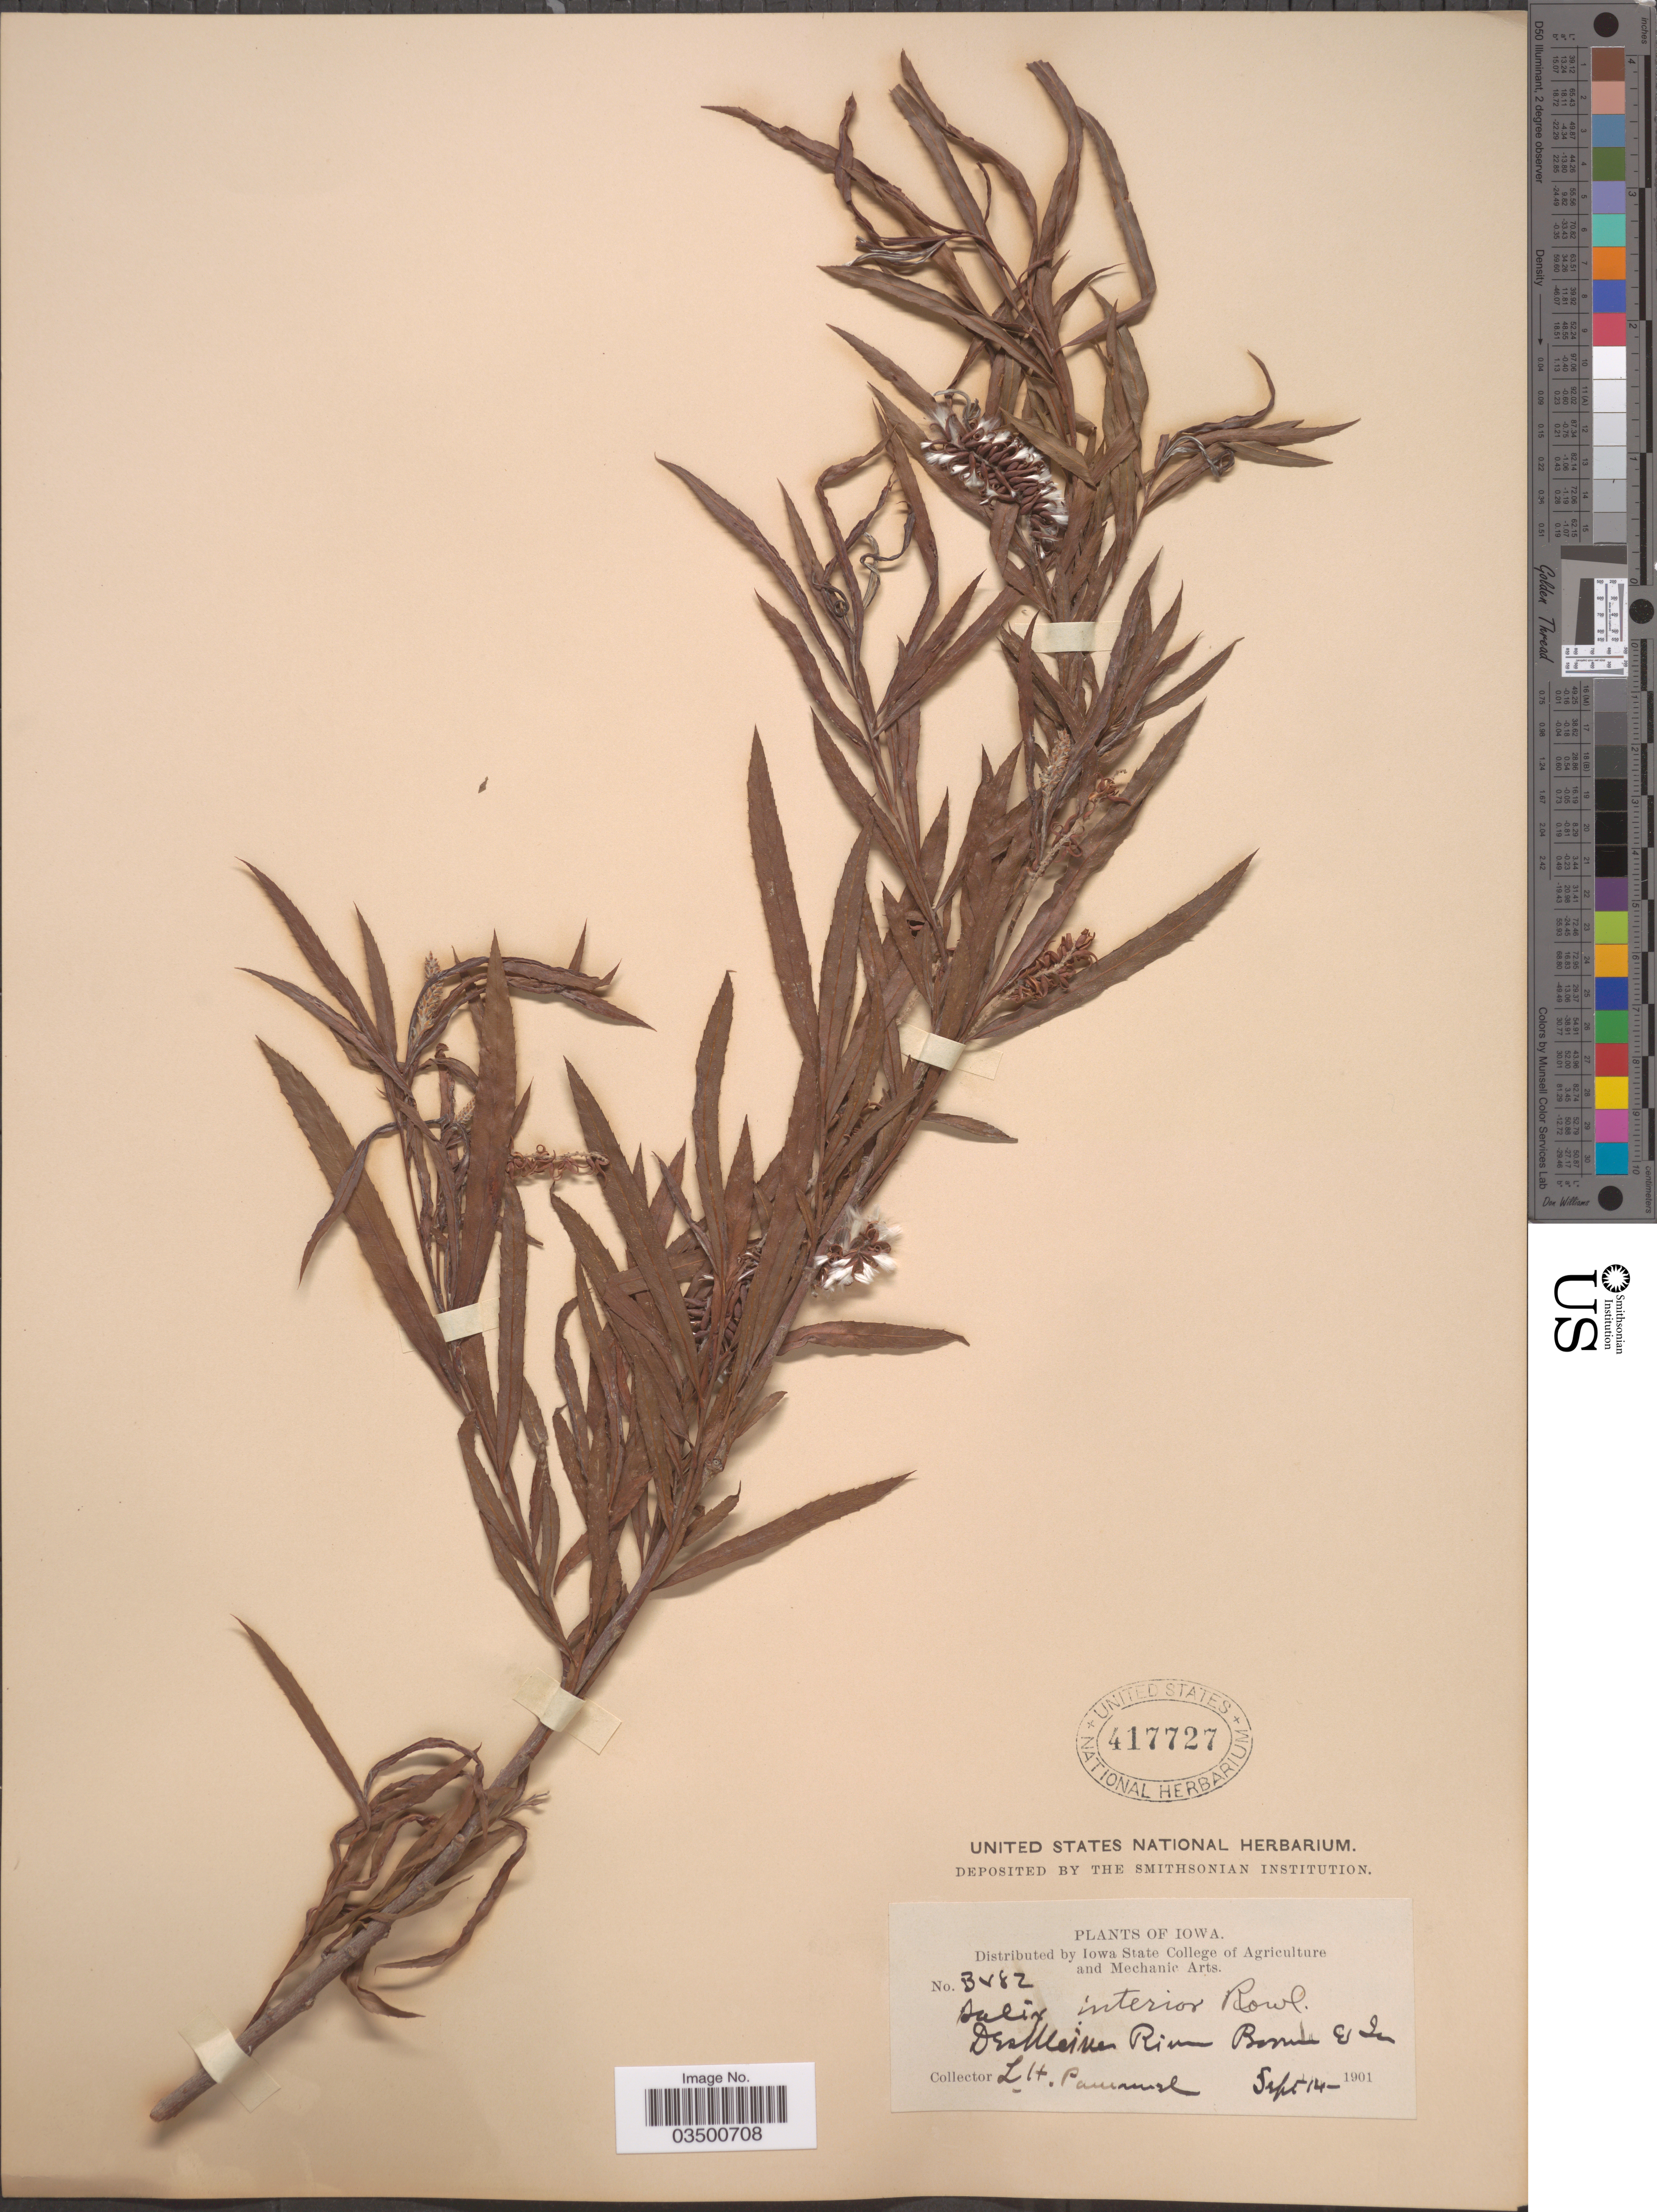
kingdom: Plantae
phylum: Tracheophyta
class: Magnoliopsida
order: Malpighiales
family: Salicaceae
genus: Salix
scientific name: Salix interior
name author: Rowlee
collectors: L. Pammel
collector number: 3882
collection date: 1901-09-14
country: United States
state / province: Iowa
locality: Des Moines River Boise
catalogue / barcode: US 417727